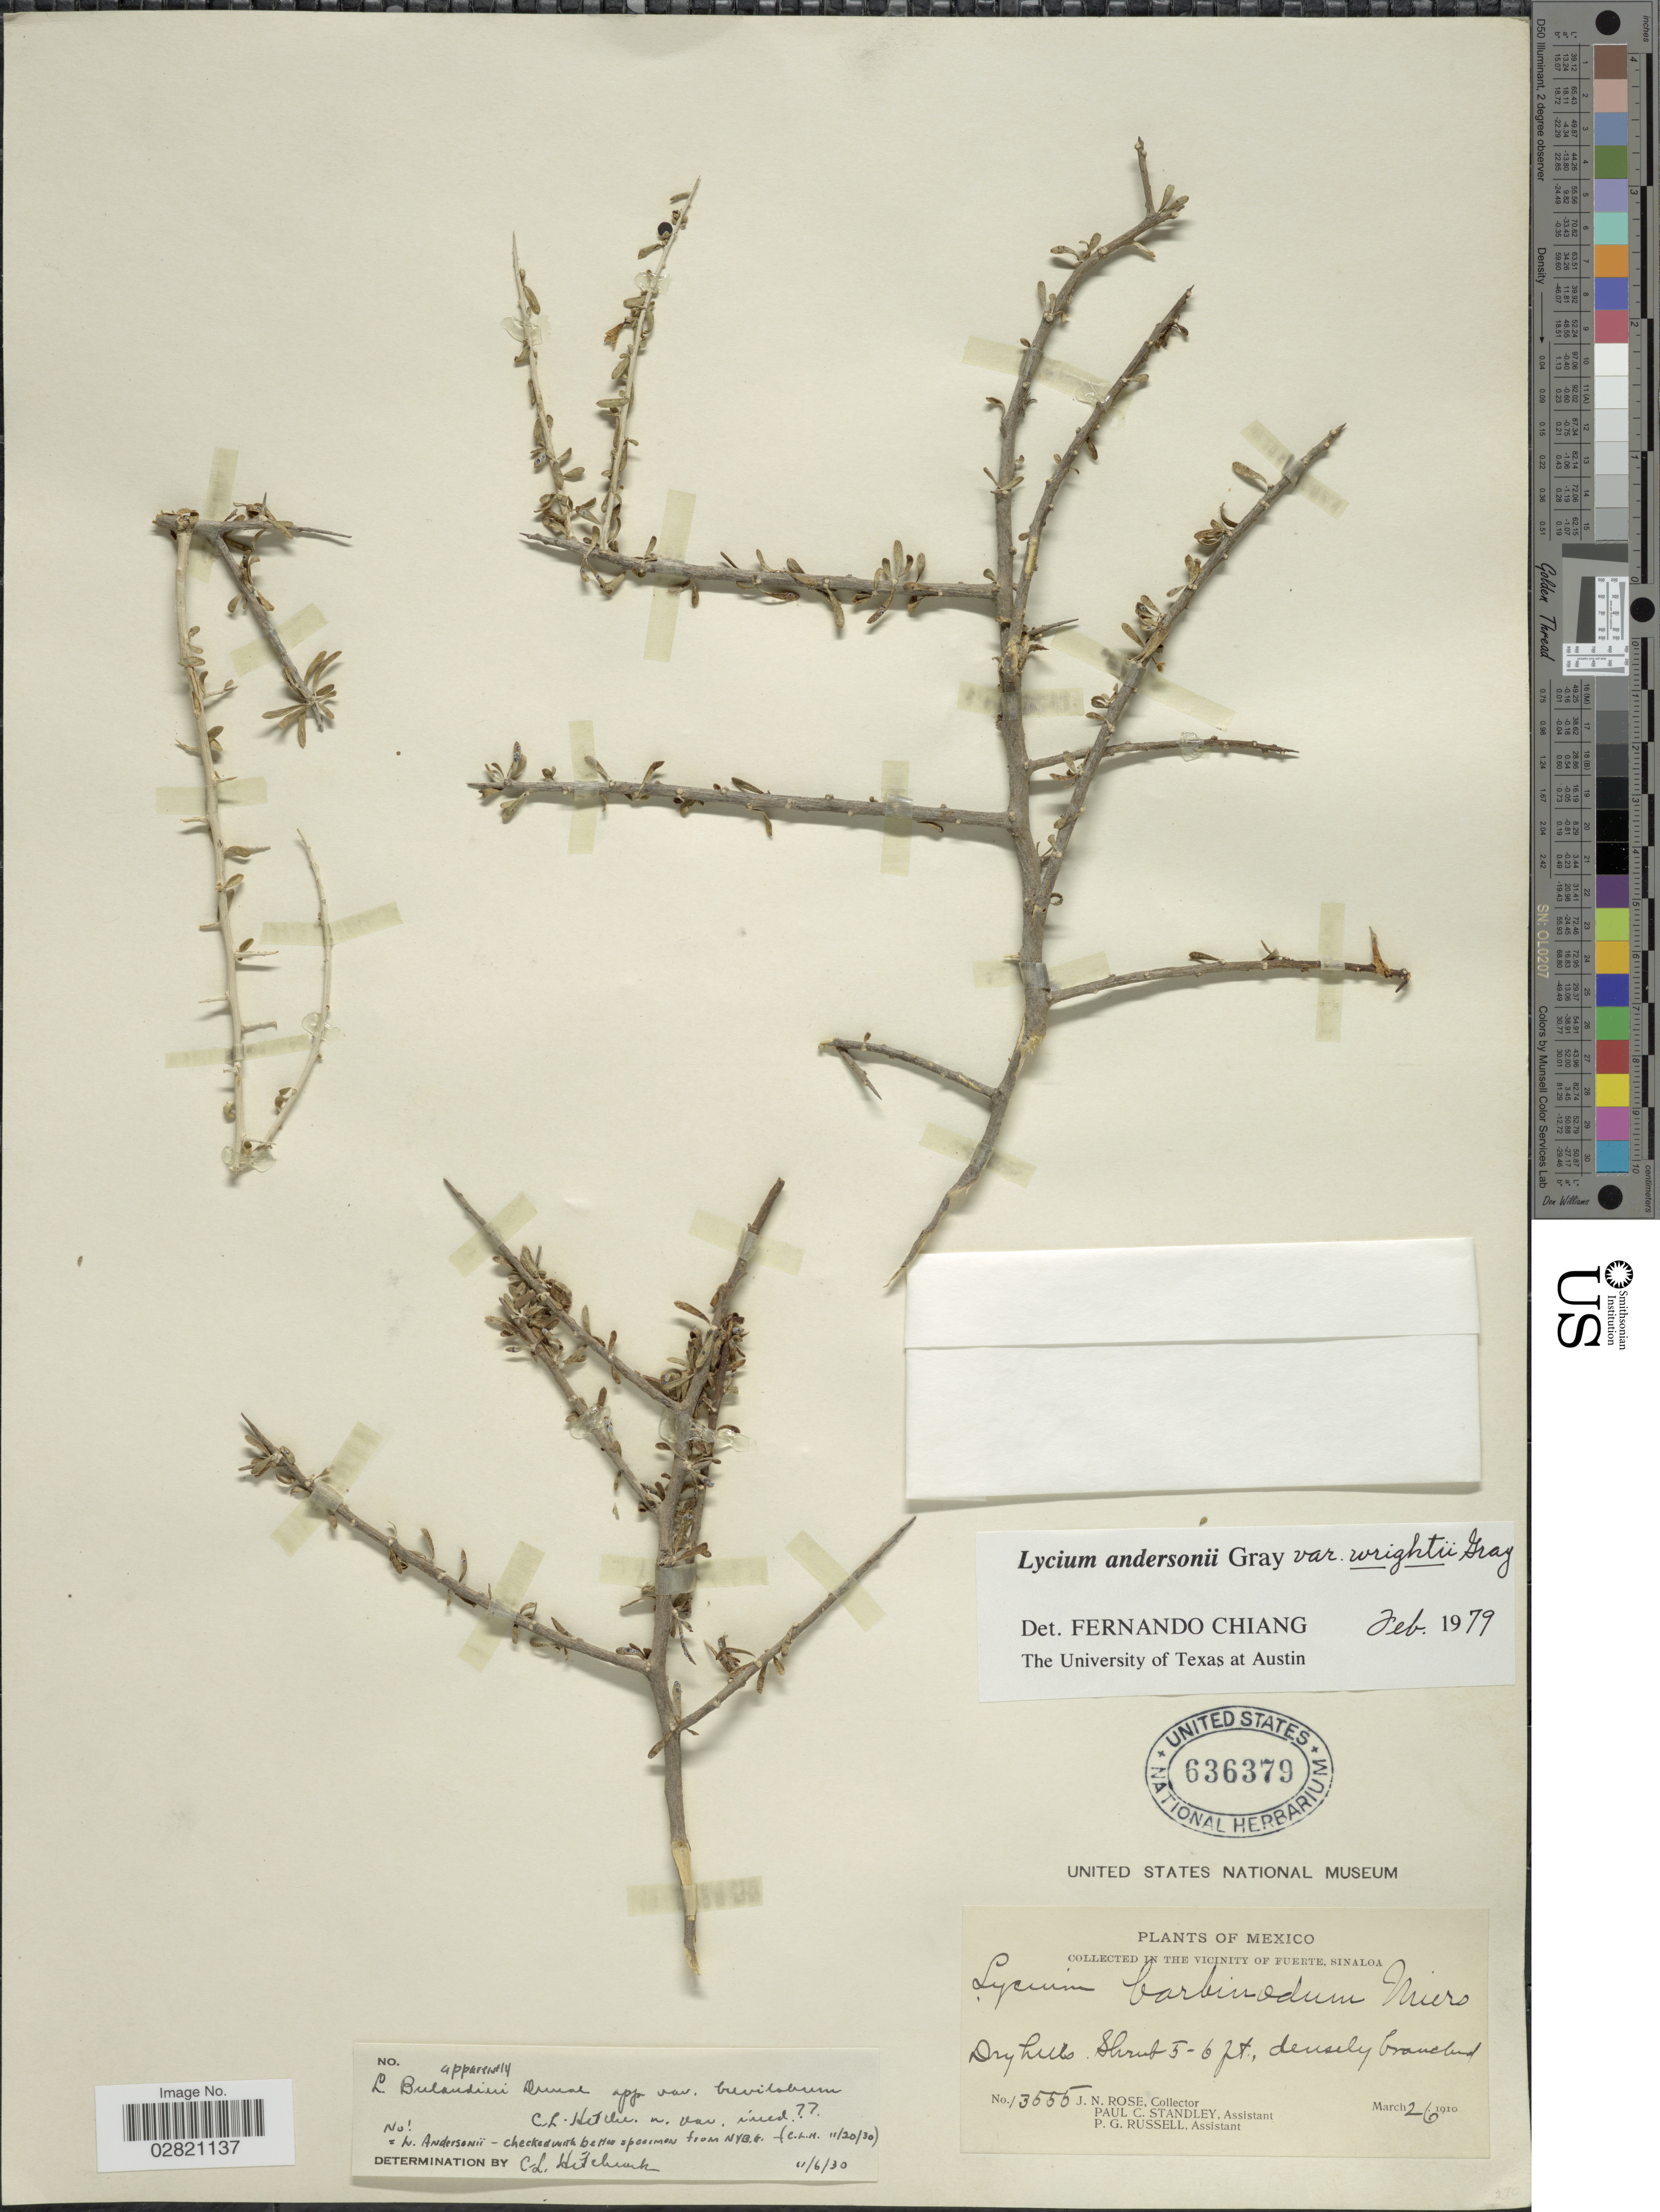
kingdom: Plantae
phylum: Tracheophyta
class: Magnoliopsida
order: Solanales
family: Solanaceae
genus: Lycium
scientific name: Lycium andersonii var. wrightii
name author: A. Gray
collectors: J. N. Rose, P. C. Standley & P. G. Russell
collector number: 13555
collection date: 1910-03-26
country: Mexico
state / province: Sinaloa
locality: In the vicinity of Fuerte, Sinaloa.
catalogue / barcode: US 636379